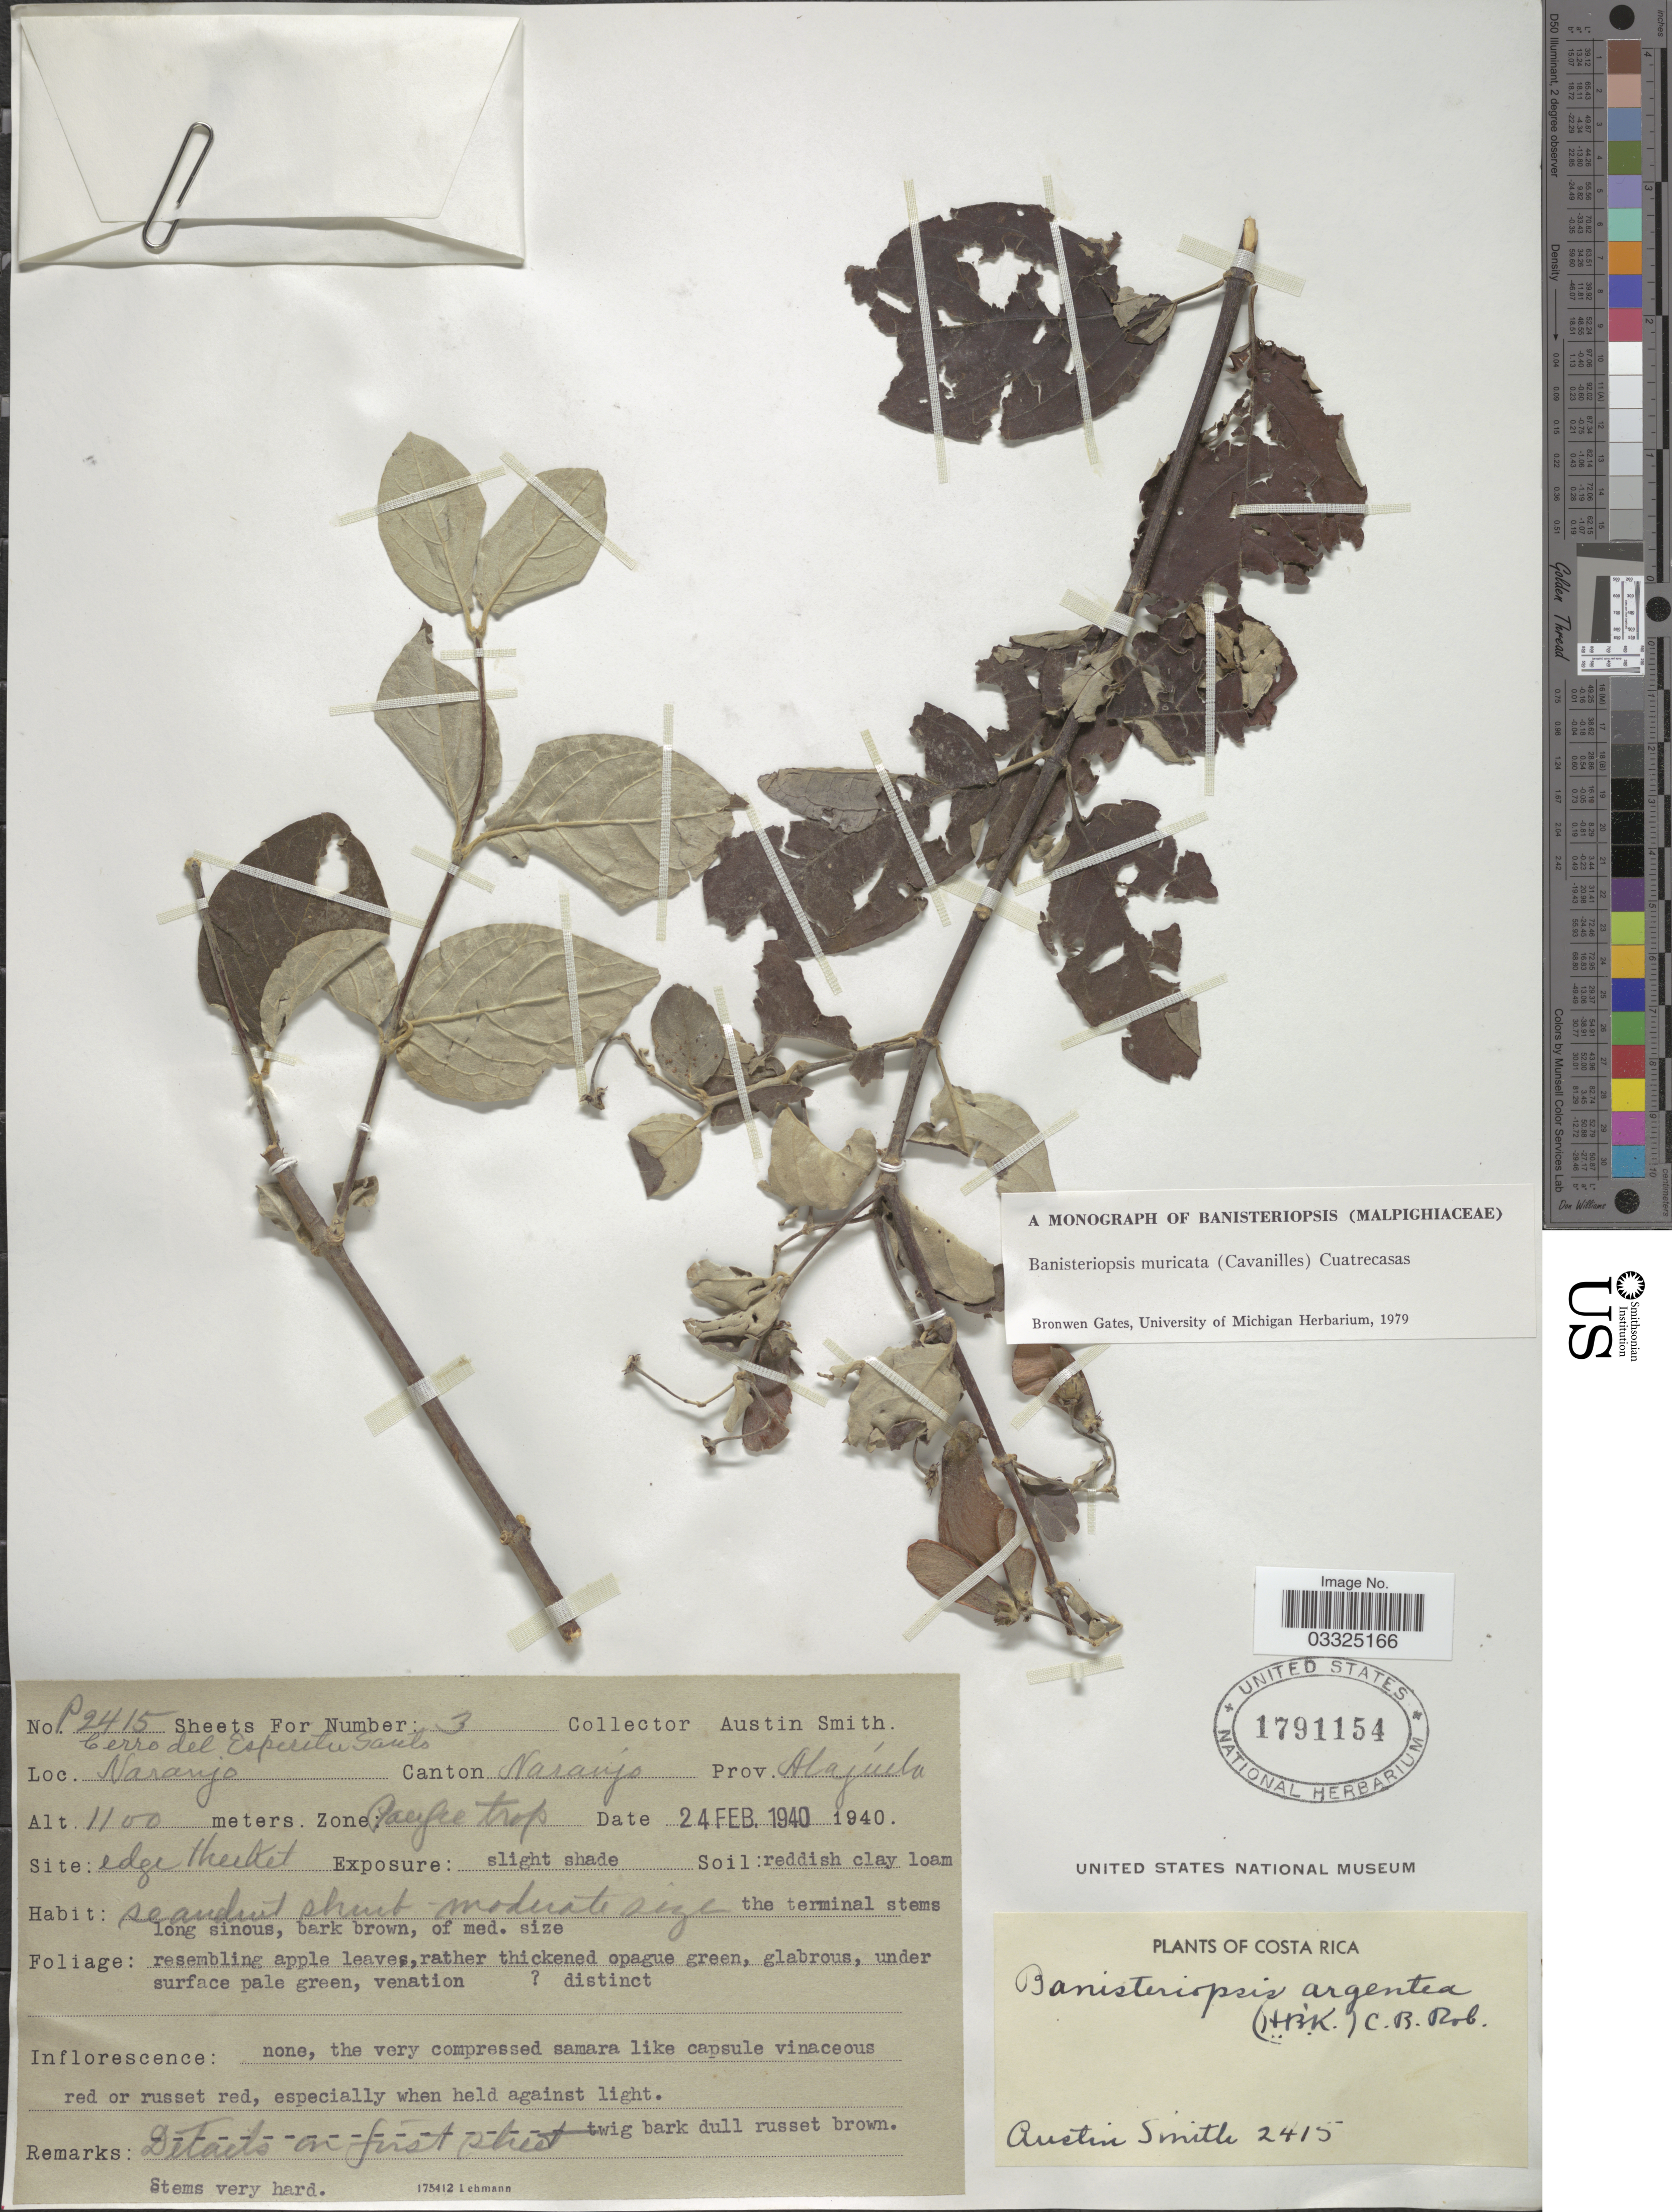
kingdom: Plantae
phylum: Tracheophyta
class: Magnoliopsida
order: Malpighiales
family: Malpighiaceae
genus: Banisteriopsis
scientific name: Banisteriopsis muricata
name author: (Cav.) Cuatrec.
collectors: Aust P. Smith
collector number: P2415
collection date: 1940-02-24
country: Costa Rica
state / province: Alajuela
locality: Cerro del Esperitu Santo, Naranjo, Canton Naranjo.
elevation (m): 1100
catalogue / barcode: US 1791154